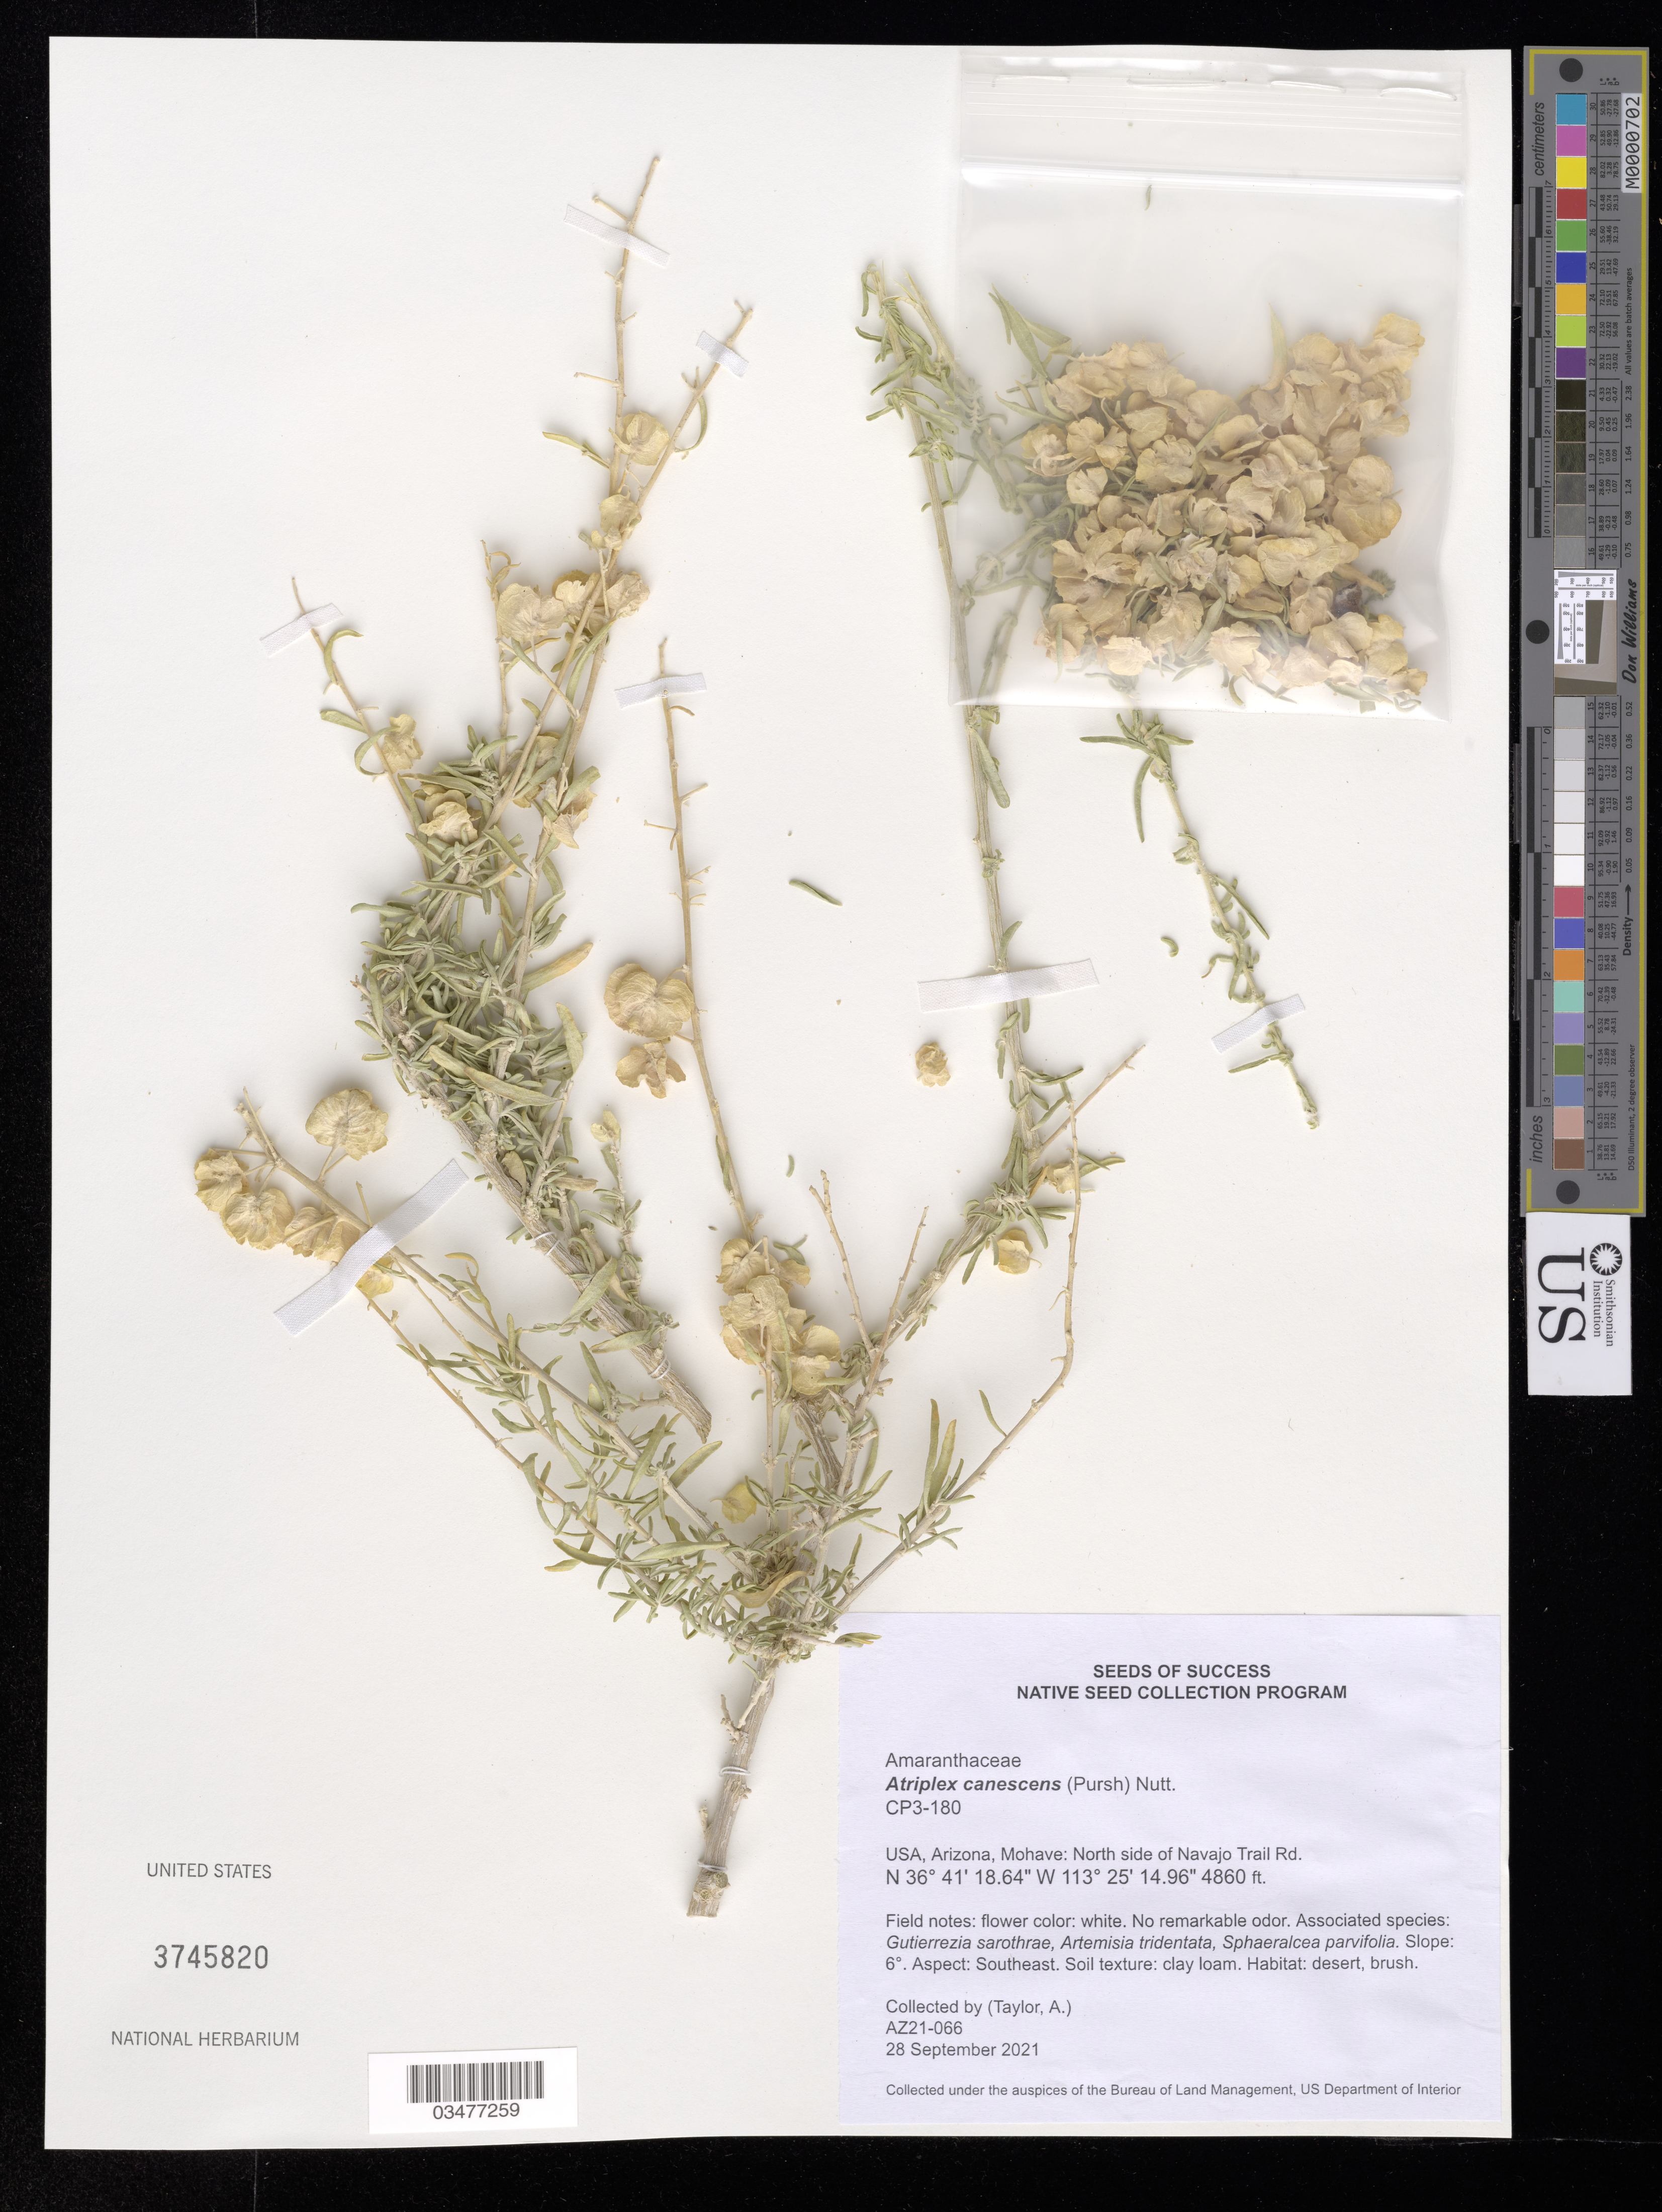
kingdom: Plantae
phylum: Tracheophyta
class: Magnoliopsida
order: Caryophyllales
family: Amaranthaceae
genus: Atriplex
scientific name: Atriplex canescens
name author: (Pursh) Nutt.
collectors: A. Taylor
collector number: AZ21-066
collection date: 2021-09-28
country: United States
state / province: Arizona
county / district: Mohave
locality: N side of Navajo Trail Rd.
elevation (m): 1481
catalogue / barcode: US 3745820